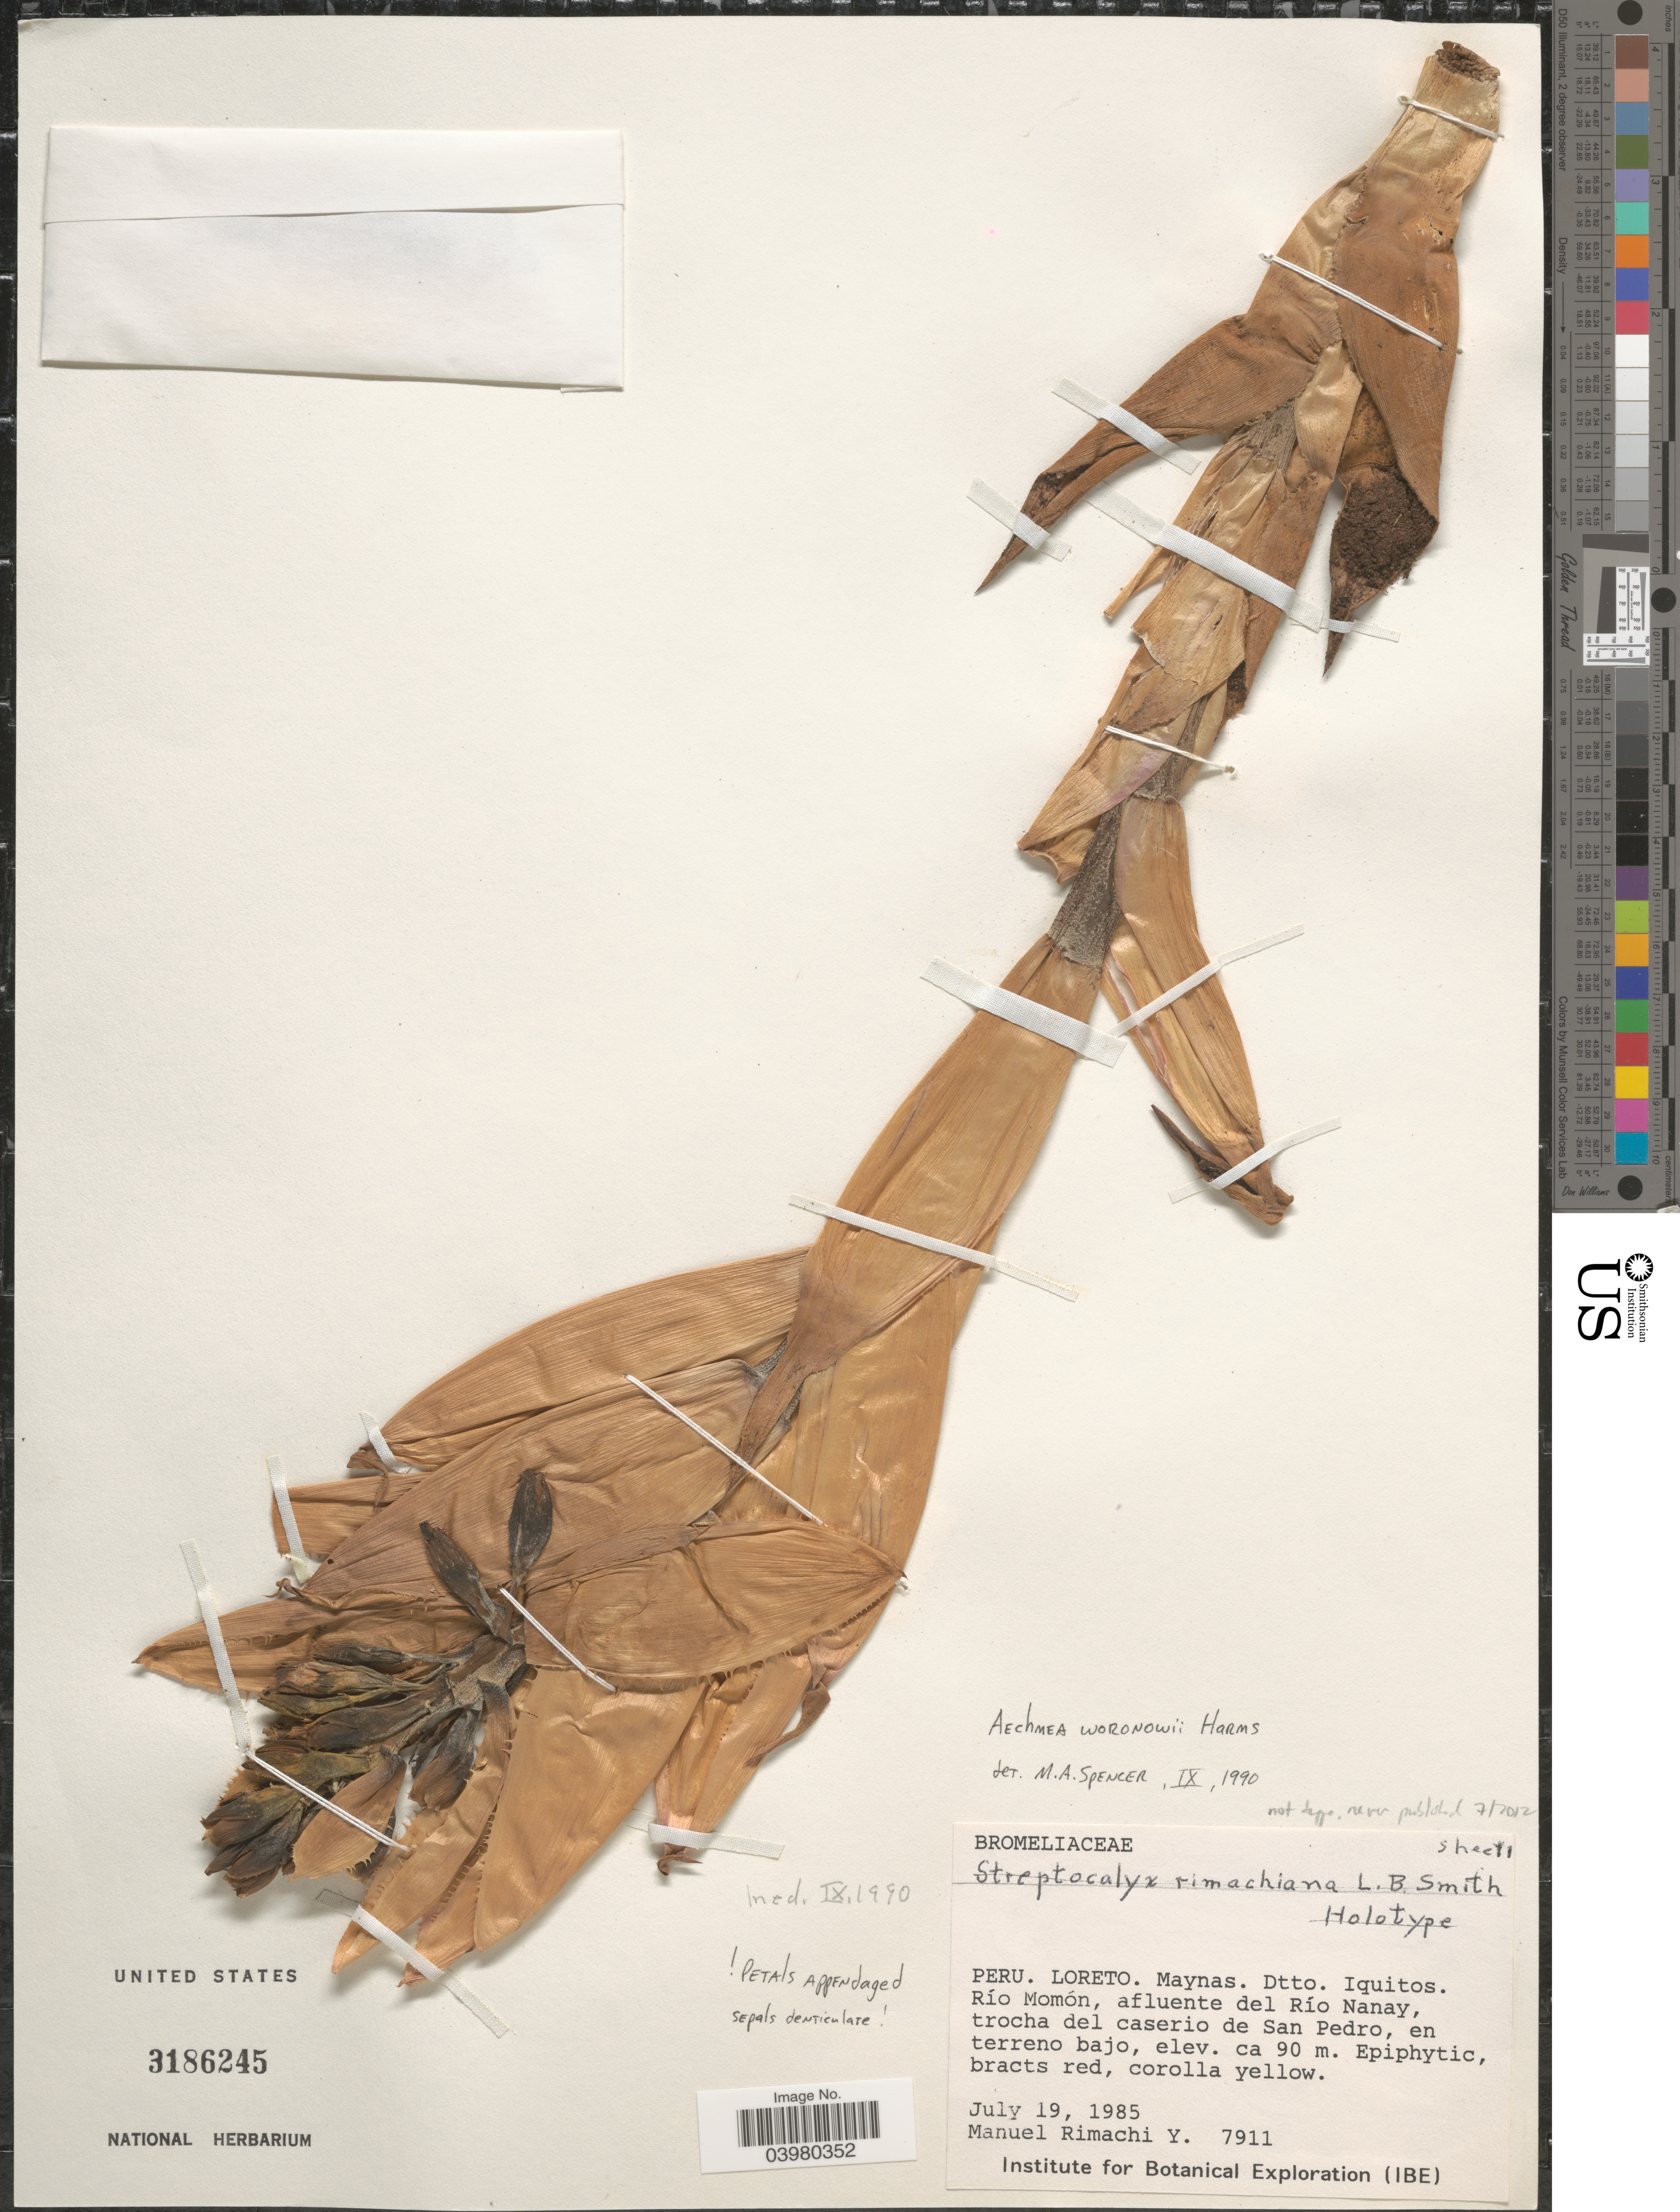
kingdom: Plantae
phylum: Tracheophyta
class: Liliopsida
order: Poales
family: Bromeliaceae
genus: Aechmea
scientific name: Aechmea woronowii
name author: Harms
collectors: M. Rimachi Y.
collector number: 7911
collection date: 1985-07-19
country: Peru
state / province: Loreto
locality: Maynas. Dtto. Iquitos. Río Momón, afluente del Río Nanay, trocha del caserio de San Pedro.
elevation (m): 90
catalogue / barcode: US 3186245